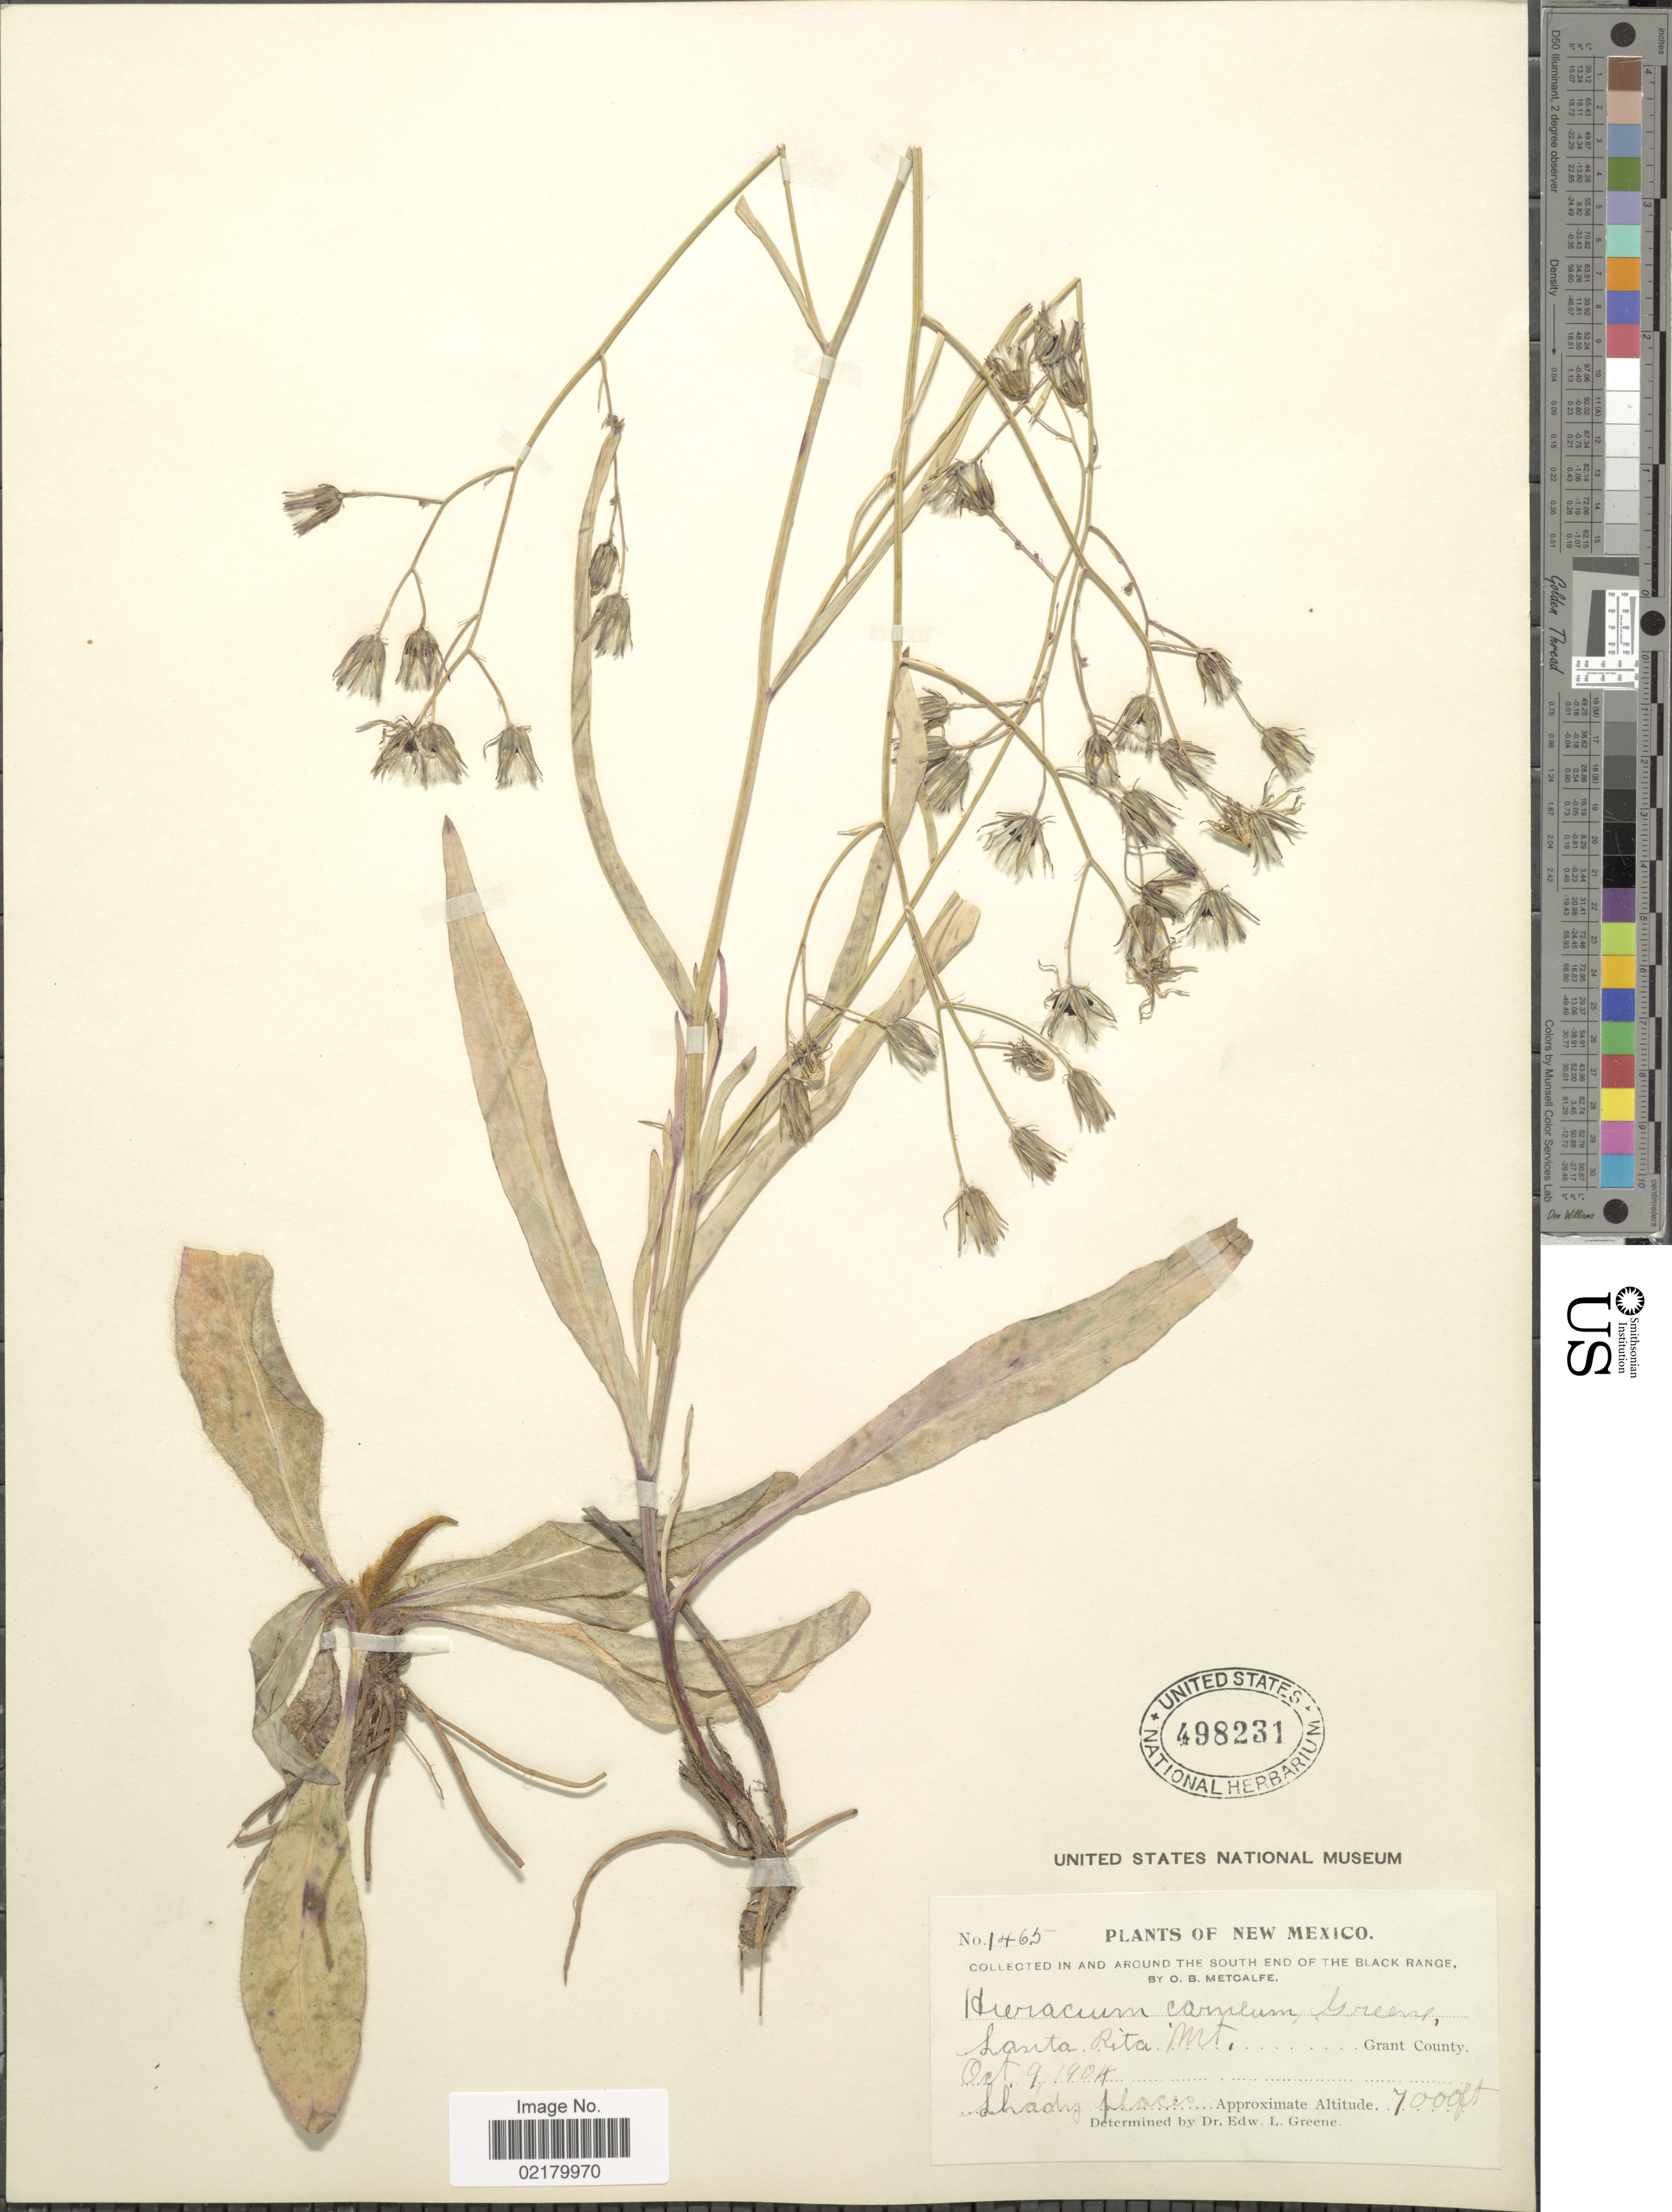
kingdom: Plantae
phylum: Tracheophyta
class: Magnoliopsida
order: Asterales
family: Asteraceae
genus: Hieracium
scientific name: Hieracium carneum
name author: Greene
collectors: O. B. Metcalfe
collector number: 1465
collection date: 1904-10-09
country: United States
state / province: New Mexico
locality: In and around the South End of The Black Range, Santa Rita Mt, Grant County, Shady places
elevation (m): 2134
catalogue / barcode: US 498231